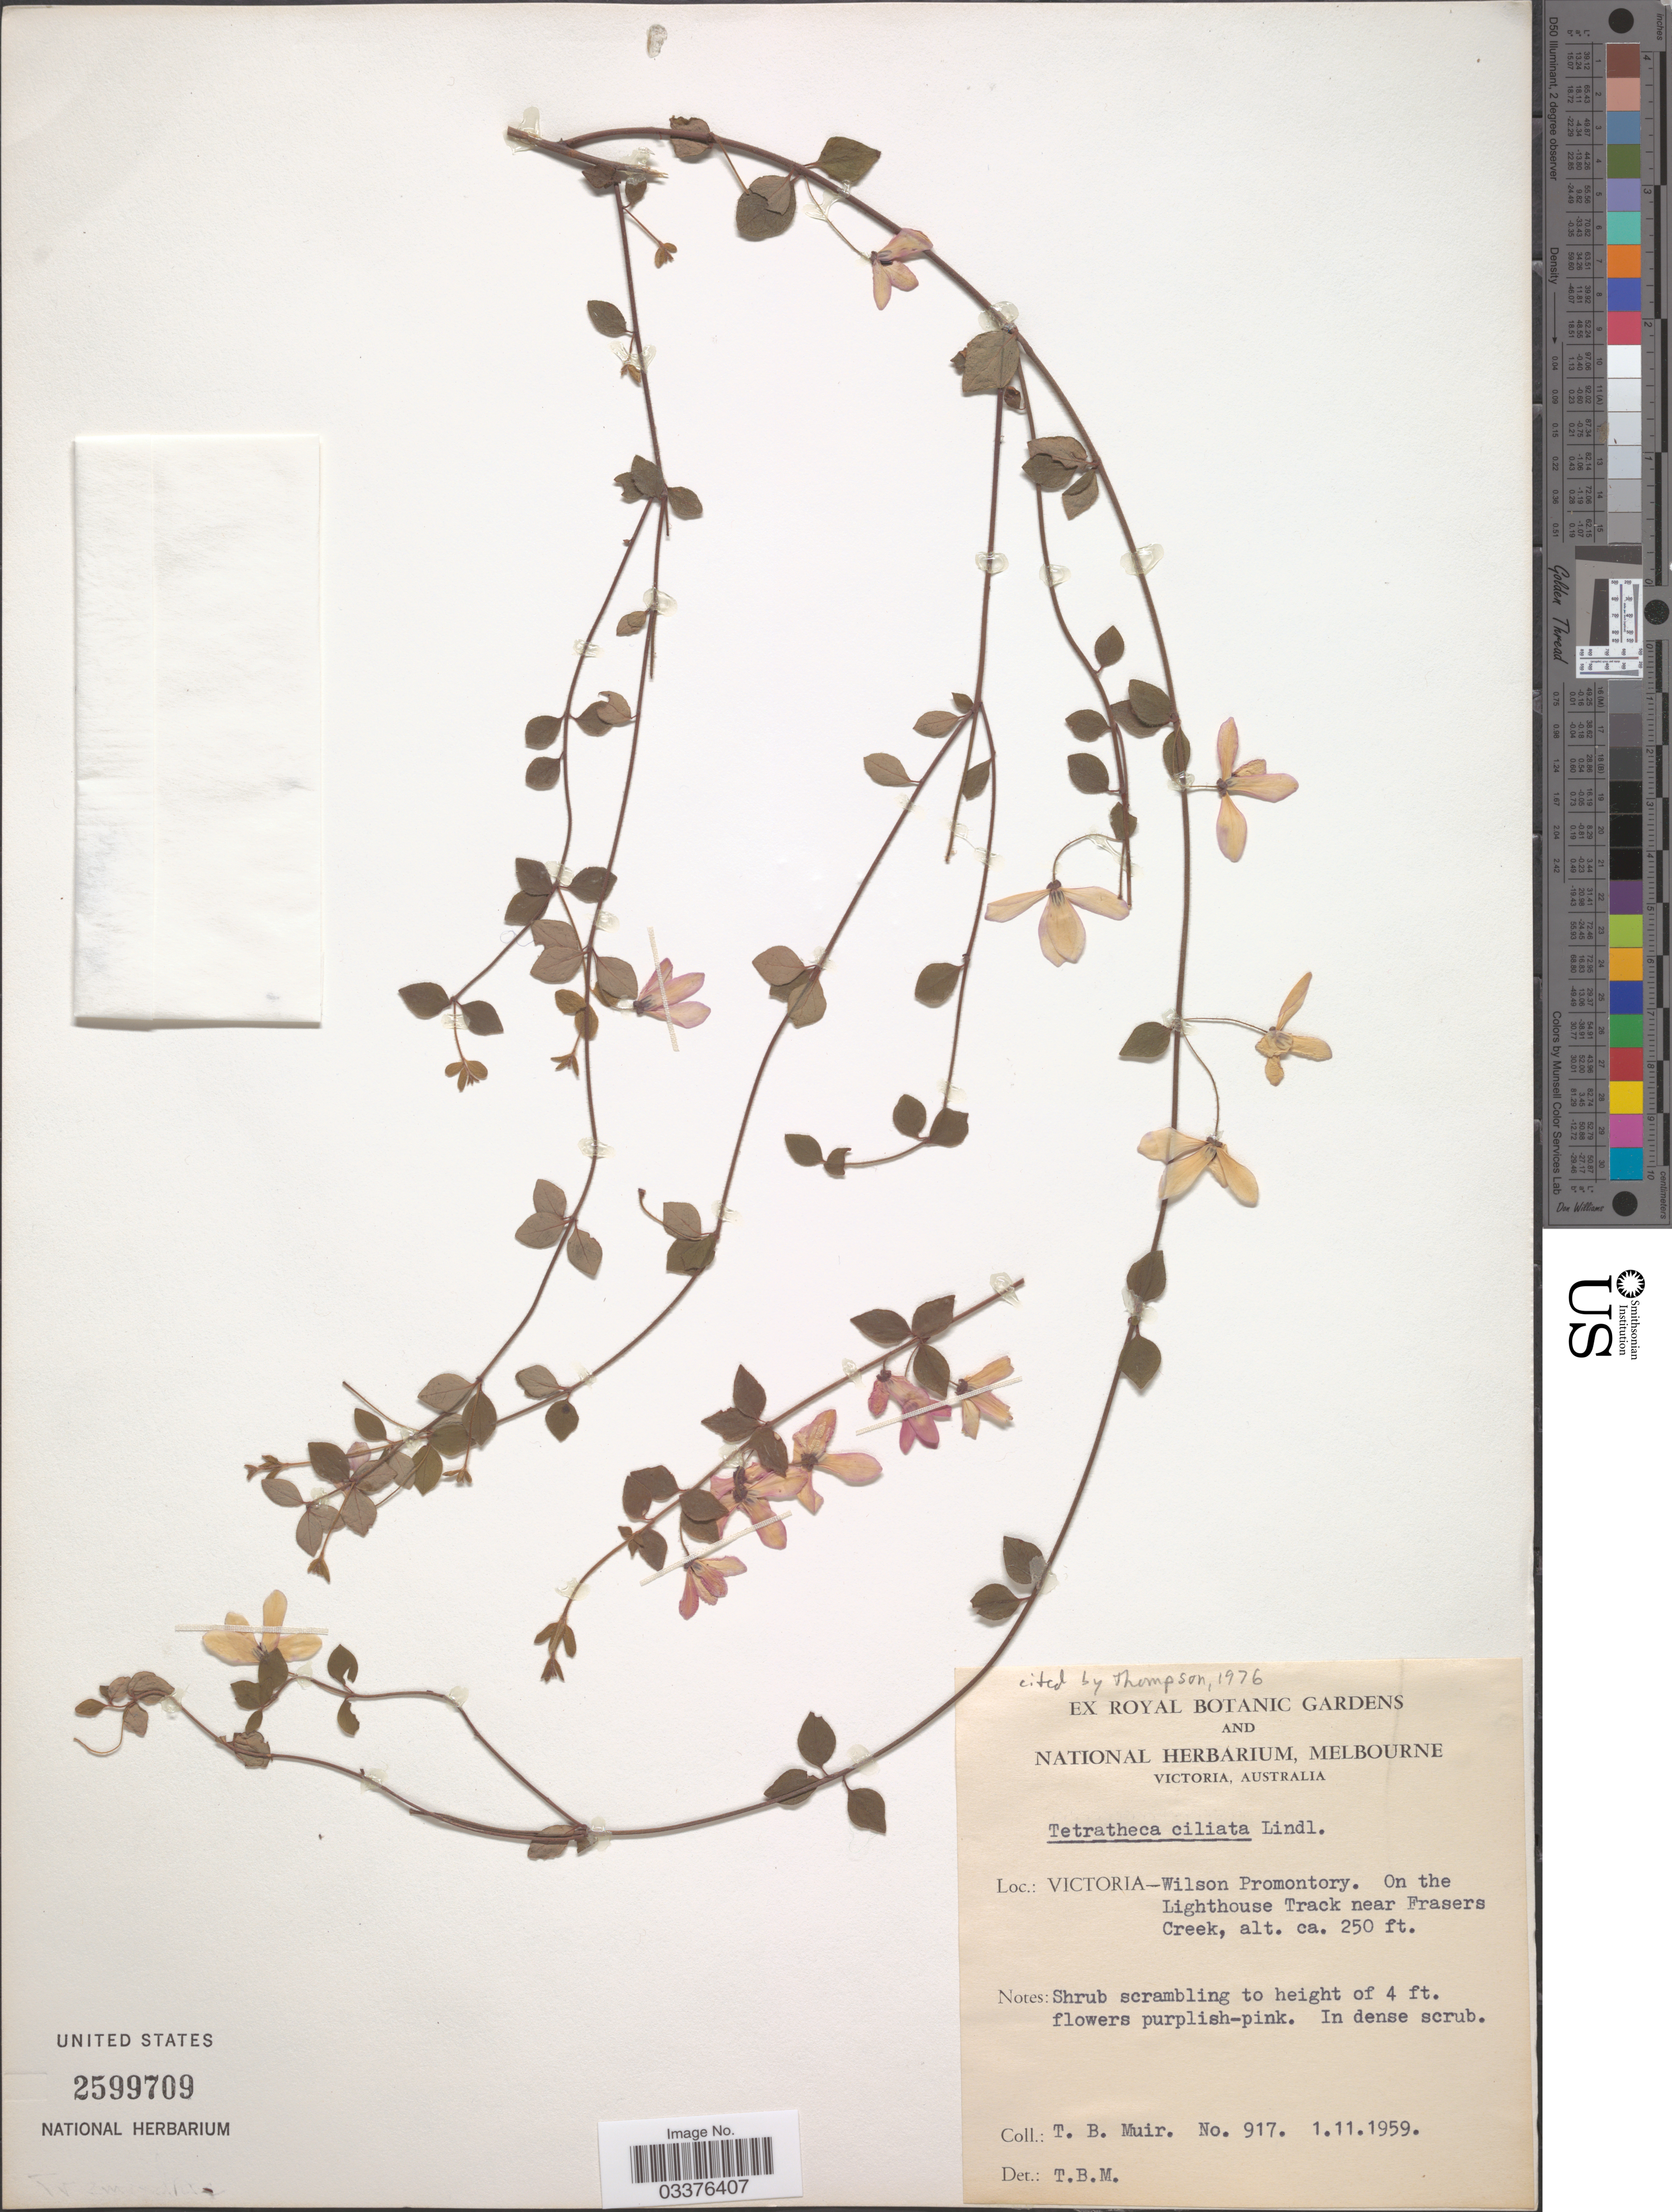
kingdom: Plantae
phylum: Tracheophyta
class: Magnoliopsida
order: Oxalidales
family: Elaeocarpaceae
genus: Tetratheca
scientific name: Tetratheca ciliata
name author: Lindl.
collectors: T. Muir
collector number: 917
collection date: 1959-11-01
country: Australia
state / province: Victoria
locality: Victoria-Wilson Promontory. On the Lighthouse Track near Frasers Creek.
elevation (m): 76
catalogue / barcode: US 2599709